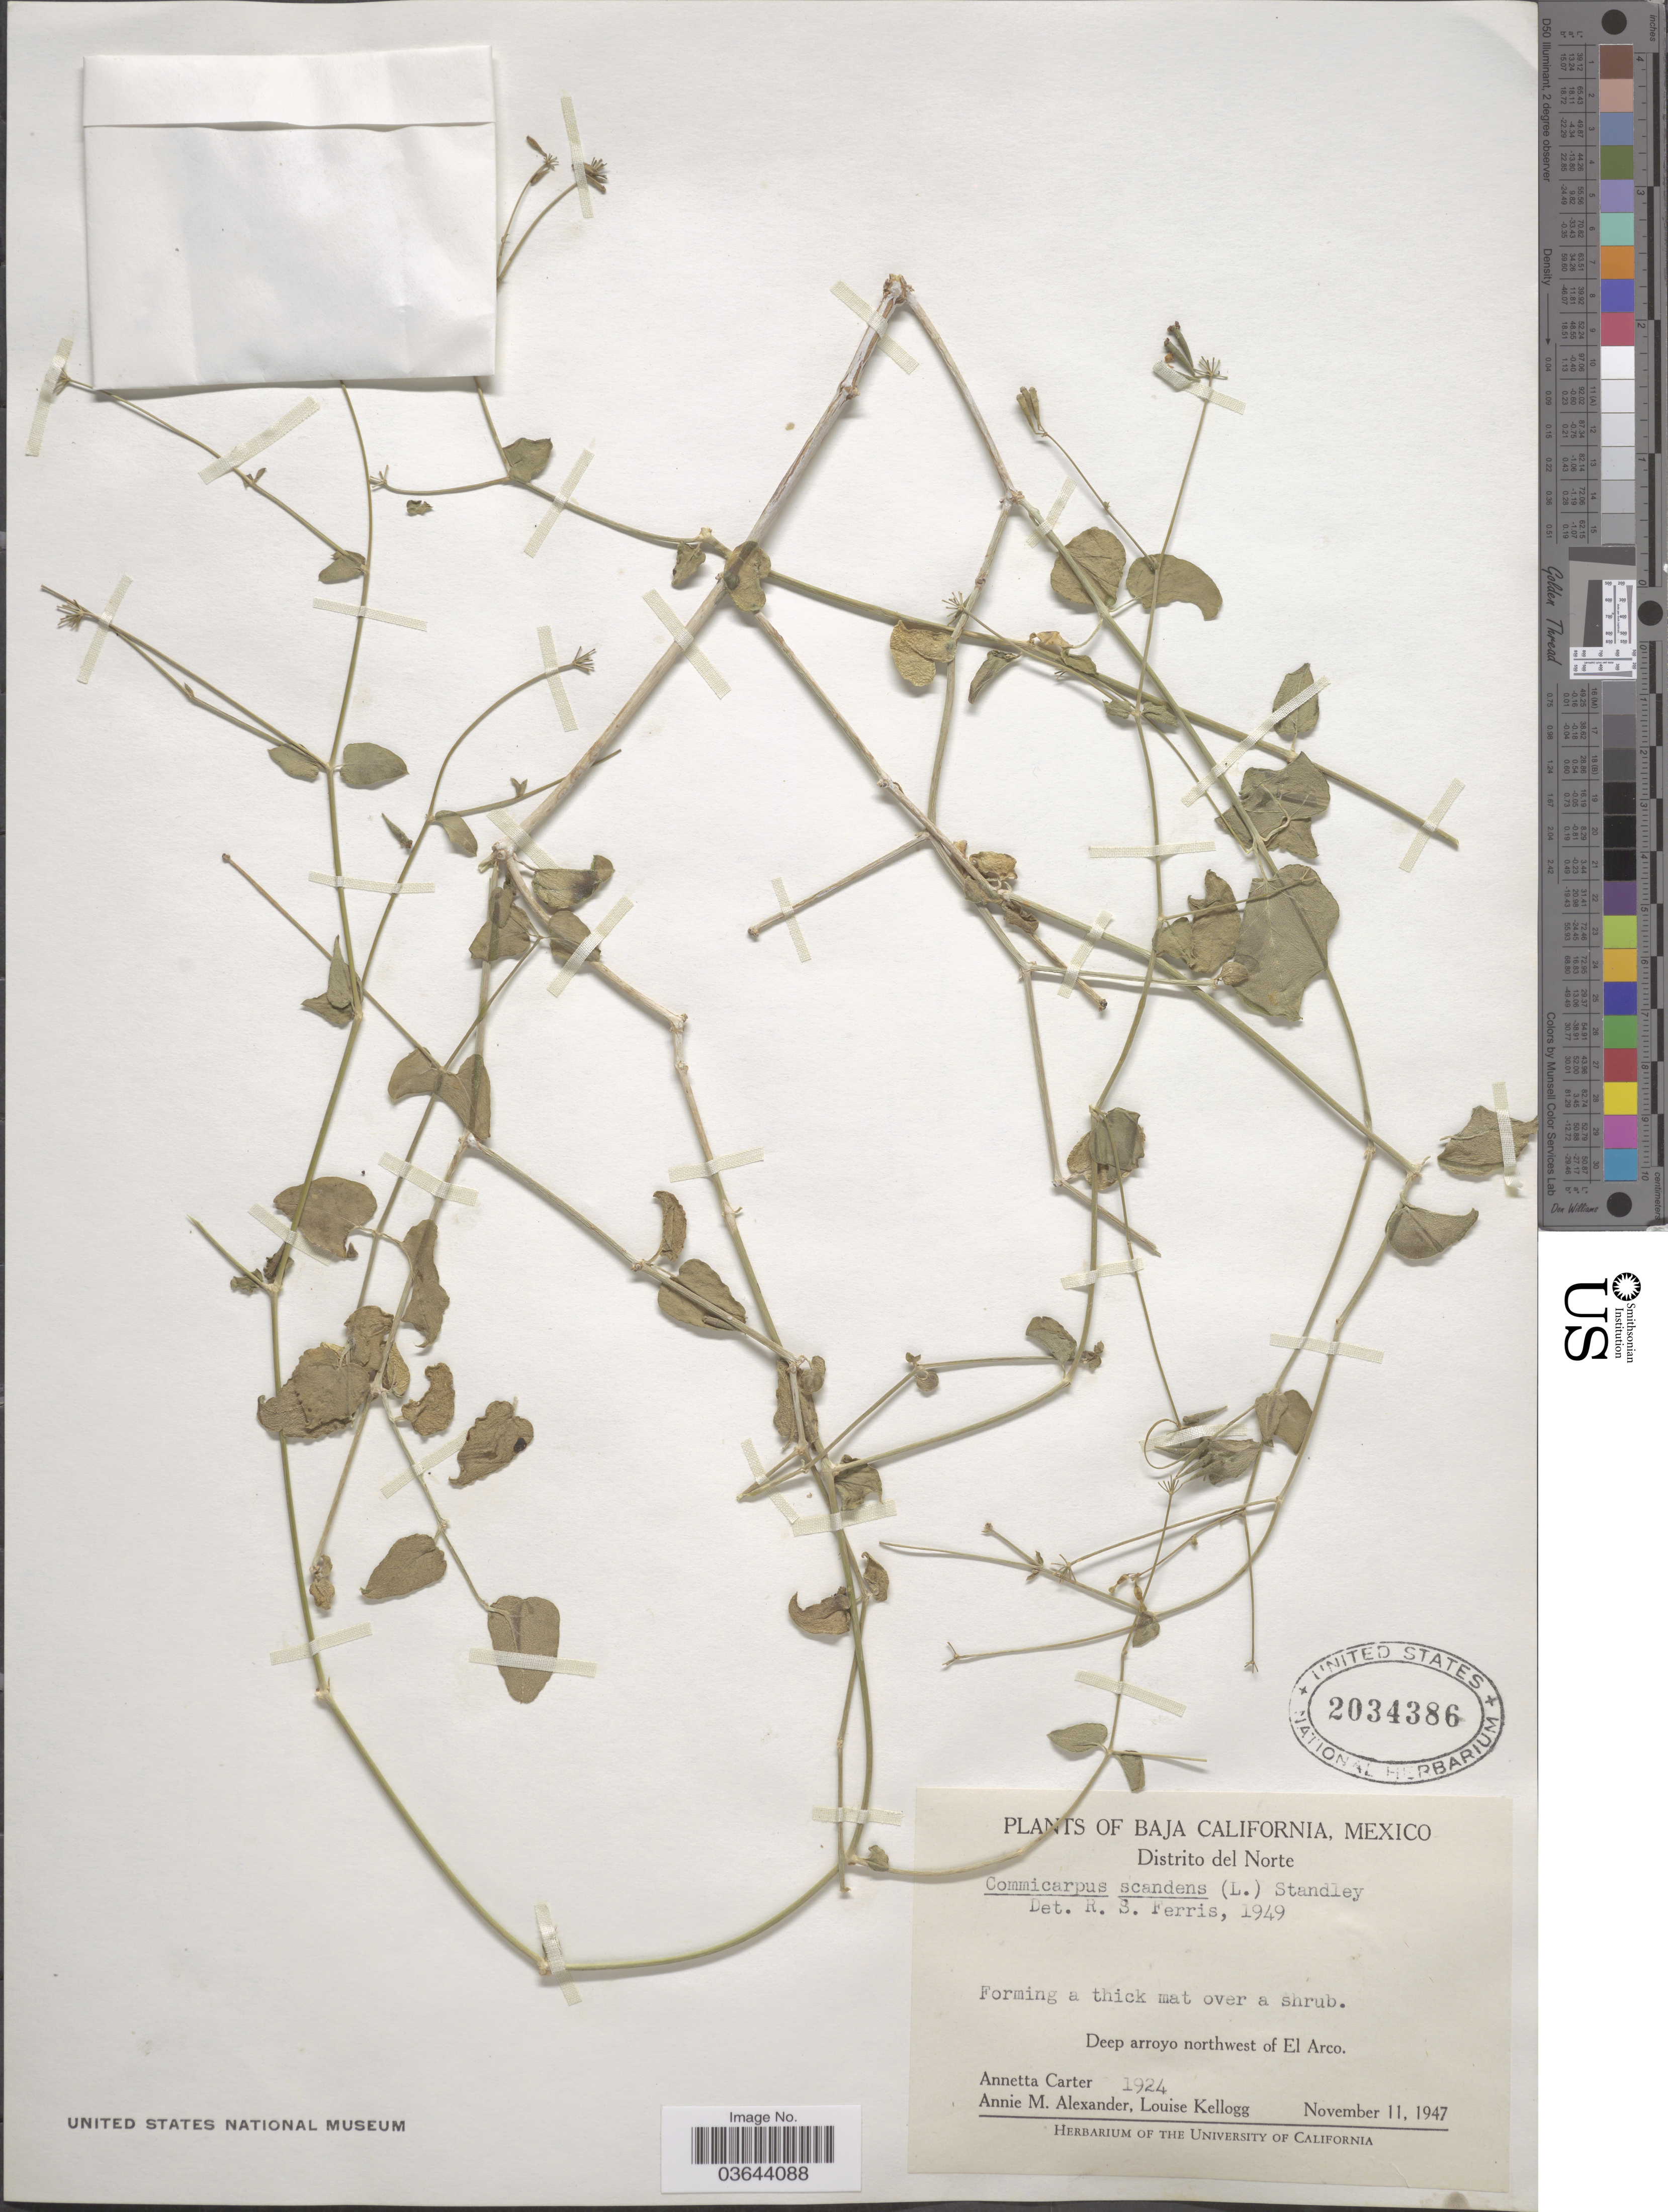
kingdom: Plantae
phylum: Tracheophyta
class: Magnoliopsida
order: Caryophyllales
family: Nyctaginaceae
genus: Commicarpus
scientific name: Commicarpus scandens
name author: (L.) Standl.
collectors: A. Carter, A. M. Alexander & L. Kellogg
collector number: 1924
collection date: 1947-11-11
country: Mexico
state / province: Baja California Norte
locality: Distrito del Norte. Northwest of El Arco.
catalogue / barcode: US 2034386